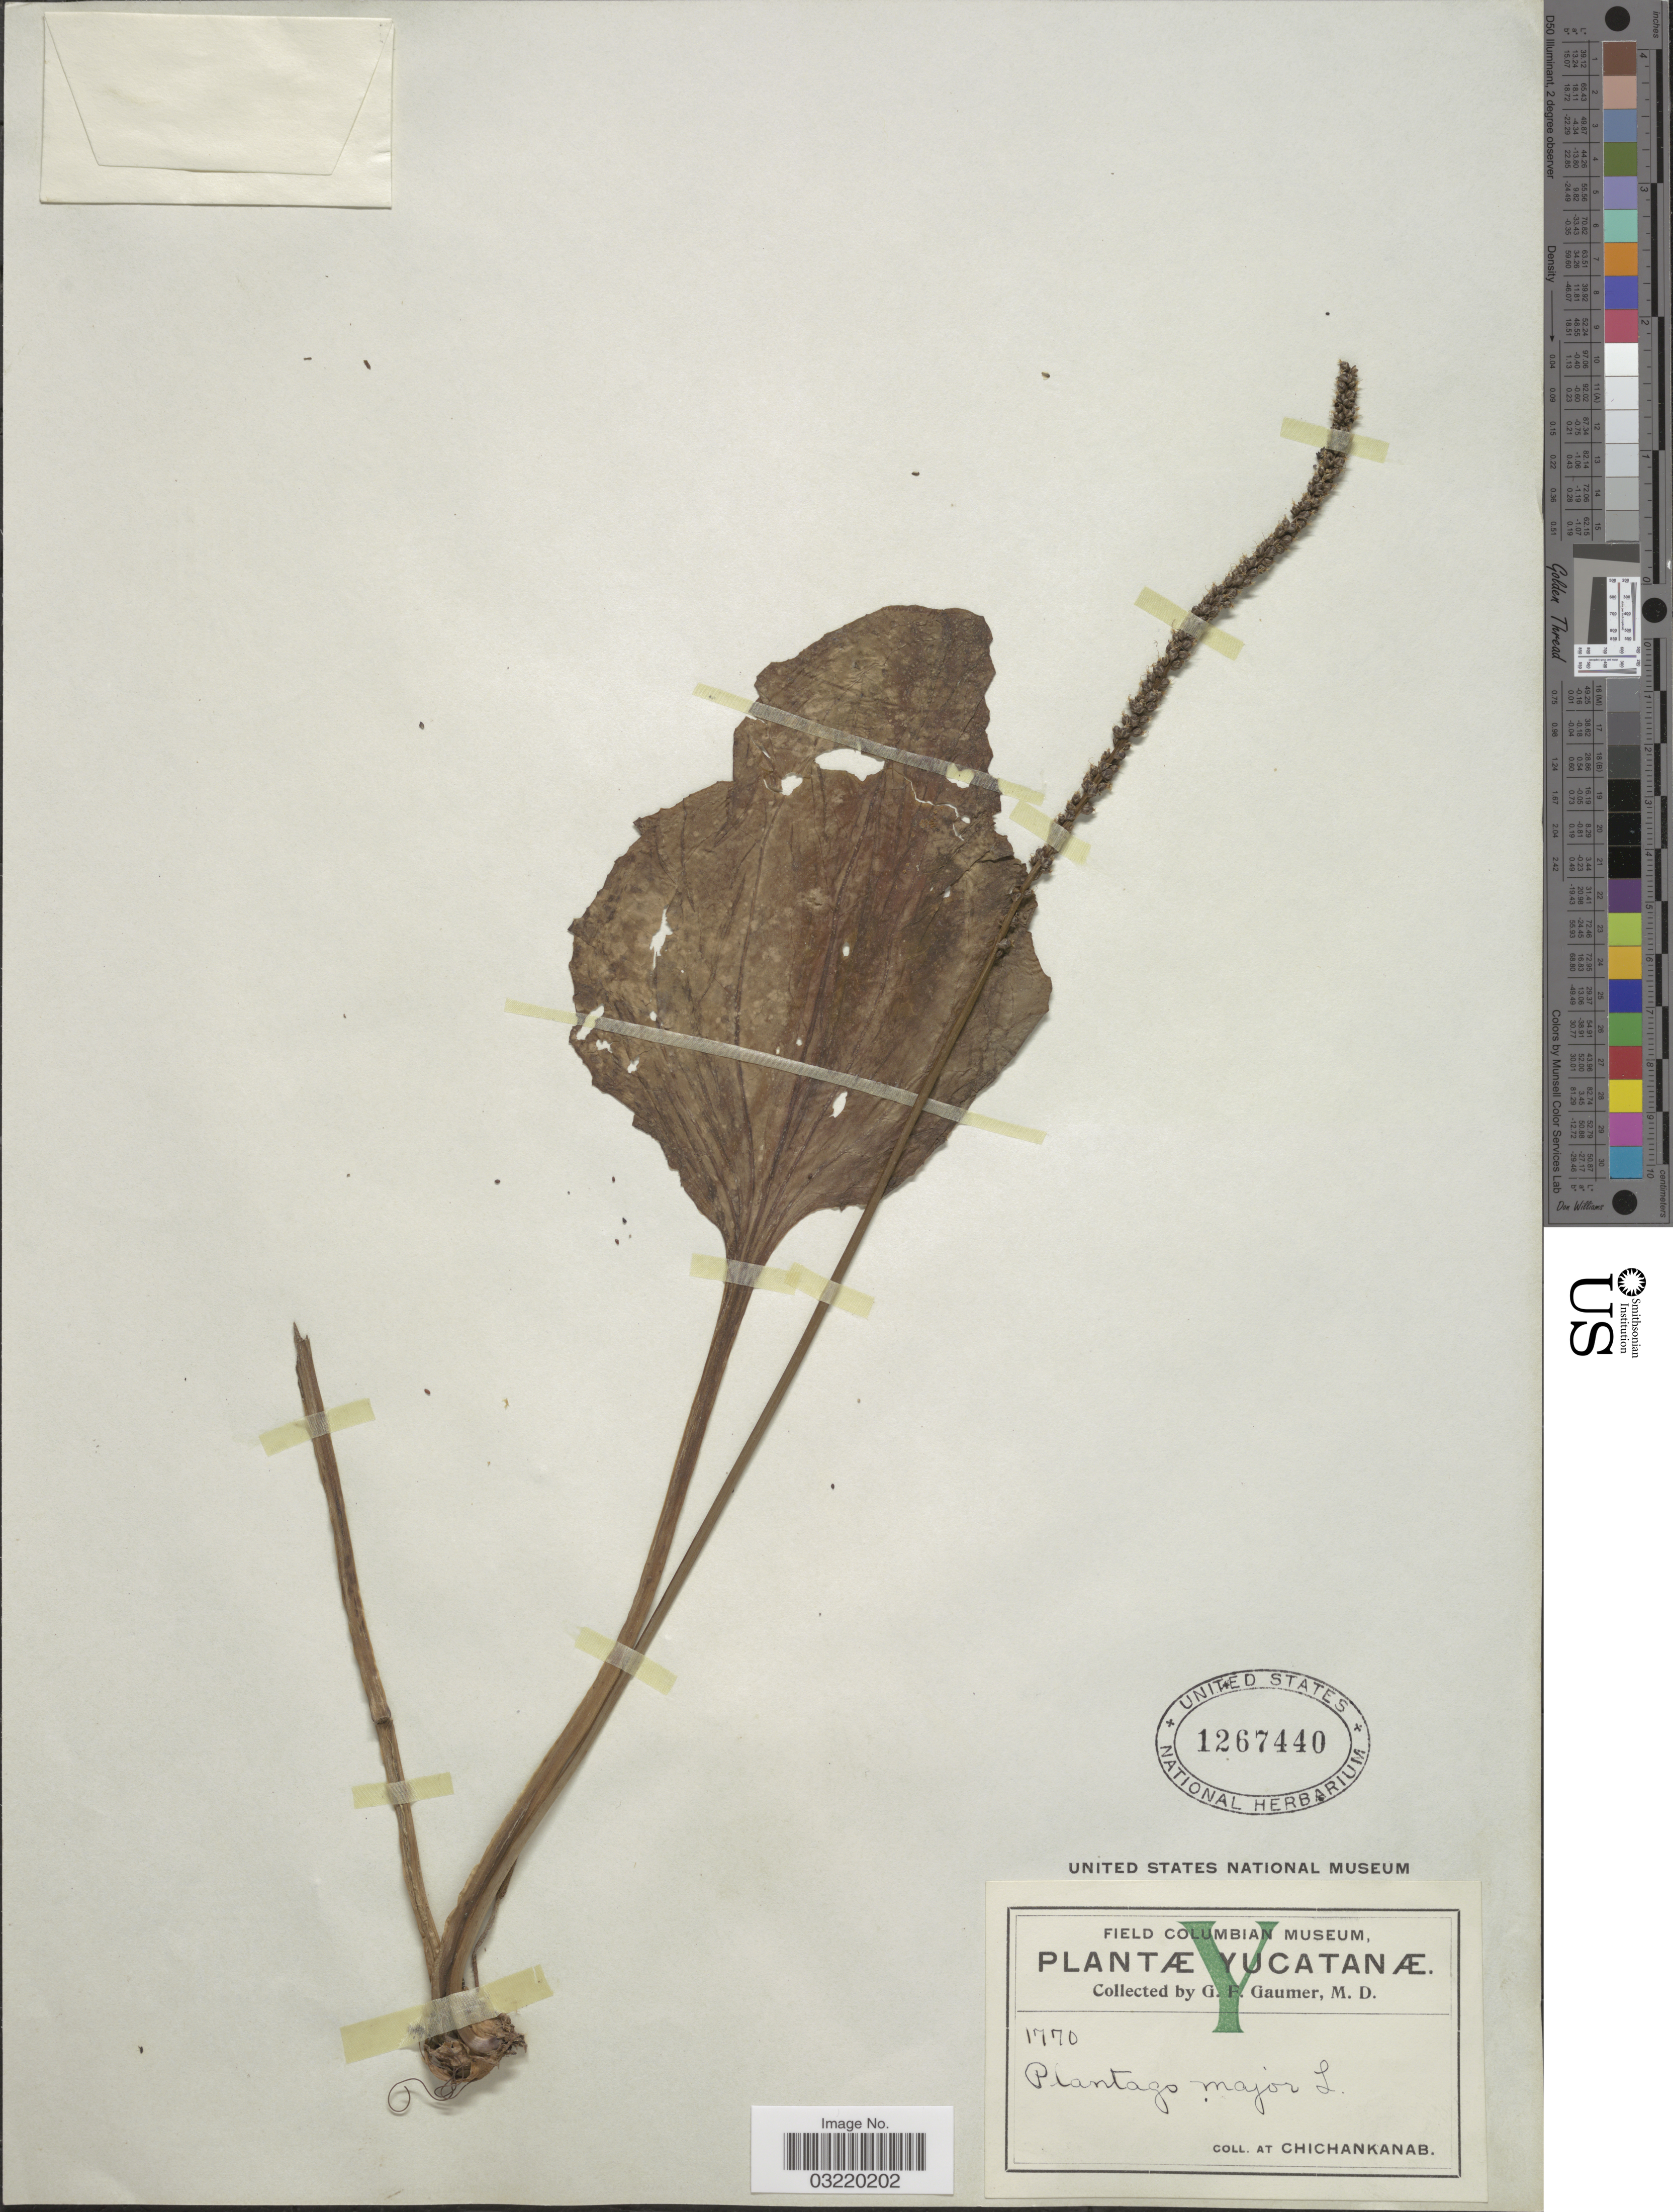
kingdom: Plantae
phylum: Tracheophyta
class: Magnoliopsida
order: Lamiales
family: Plantaginaceae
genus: Plantago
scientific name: Plantago major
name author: L.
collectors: G. F. Gaumer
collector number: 1770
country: Mexico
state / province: Yucatán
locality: At Chichankanab.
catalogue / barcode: US 1267440